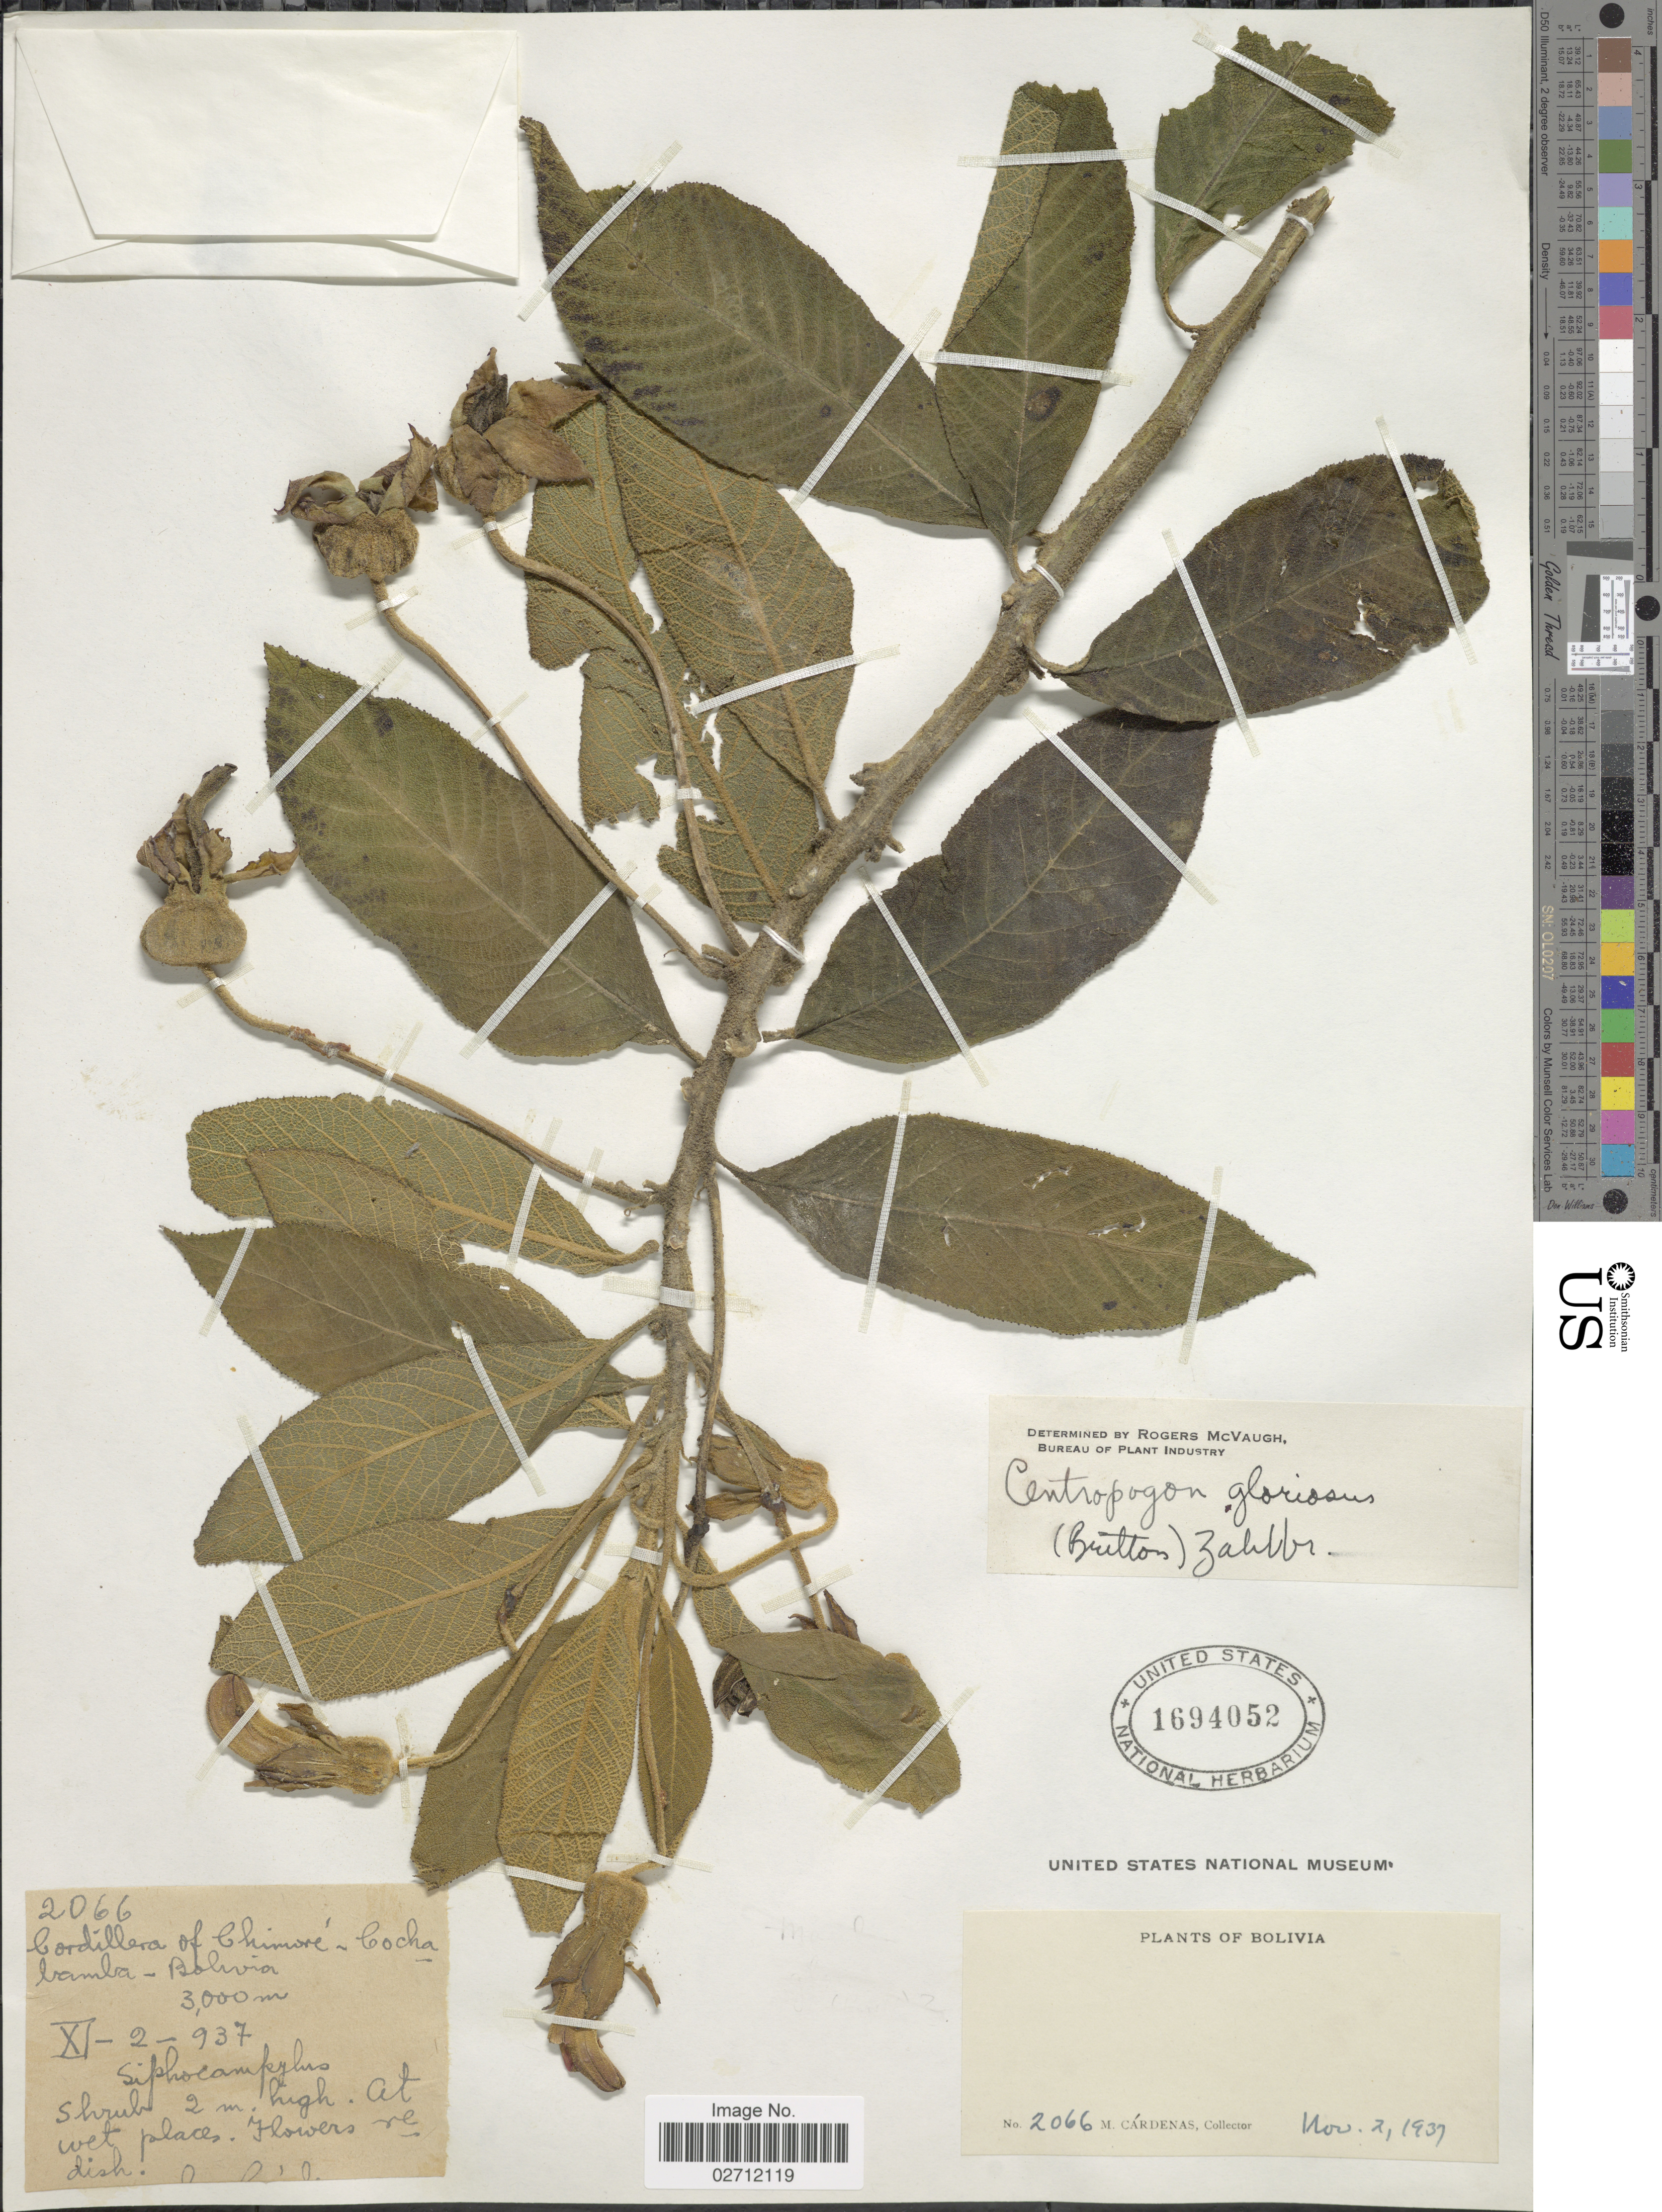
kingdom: Plantae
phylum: Tracheophyta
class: Magnoliopsida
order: Asterales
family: Campanulaceae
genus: Centropogon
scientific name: Centropogon gloriosus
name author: (Britton) Zahlbr.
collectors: M. Cárdenas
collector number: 2066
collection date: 1937-11-02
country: Bolivia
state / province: Cochabamba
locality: Cordillera of Chimore. At wet place.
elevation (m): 3000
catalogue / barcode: US 1694052